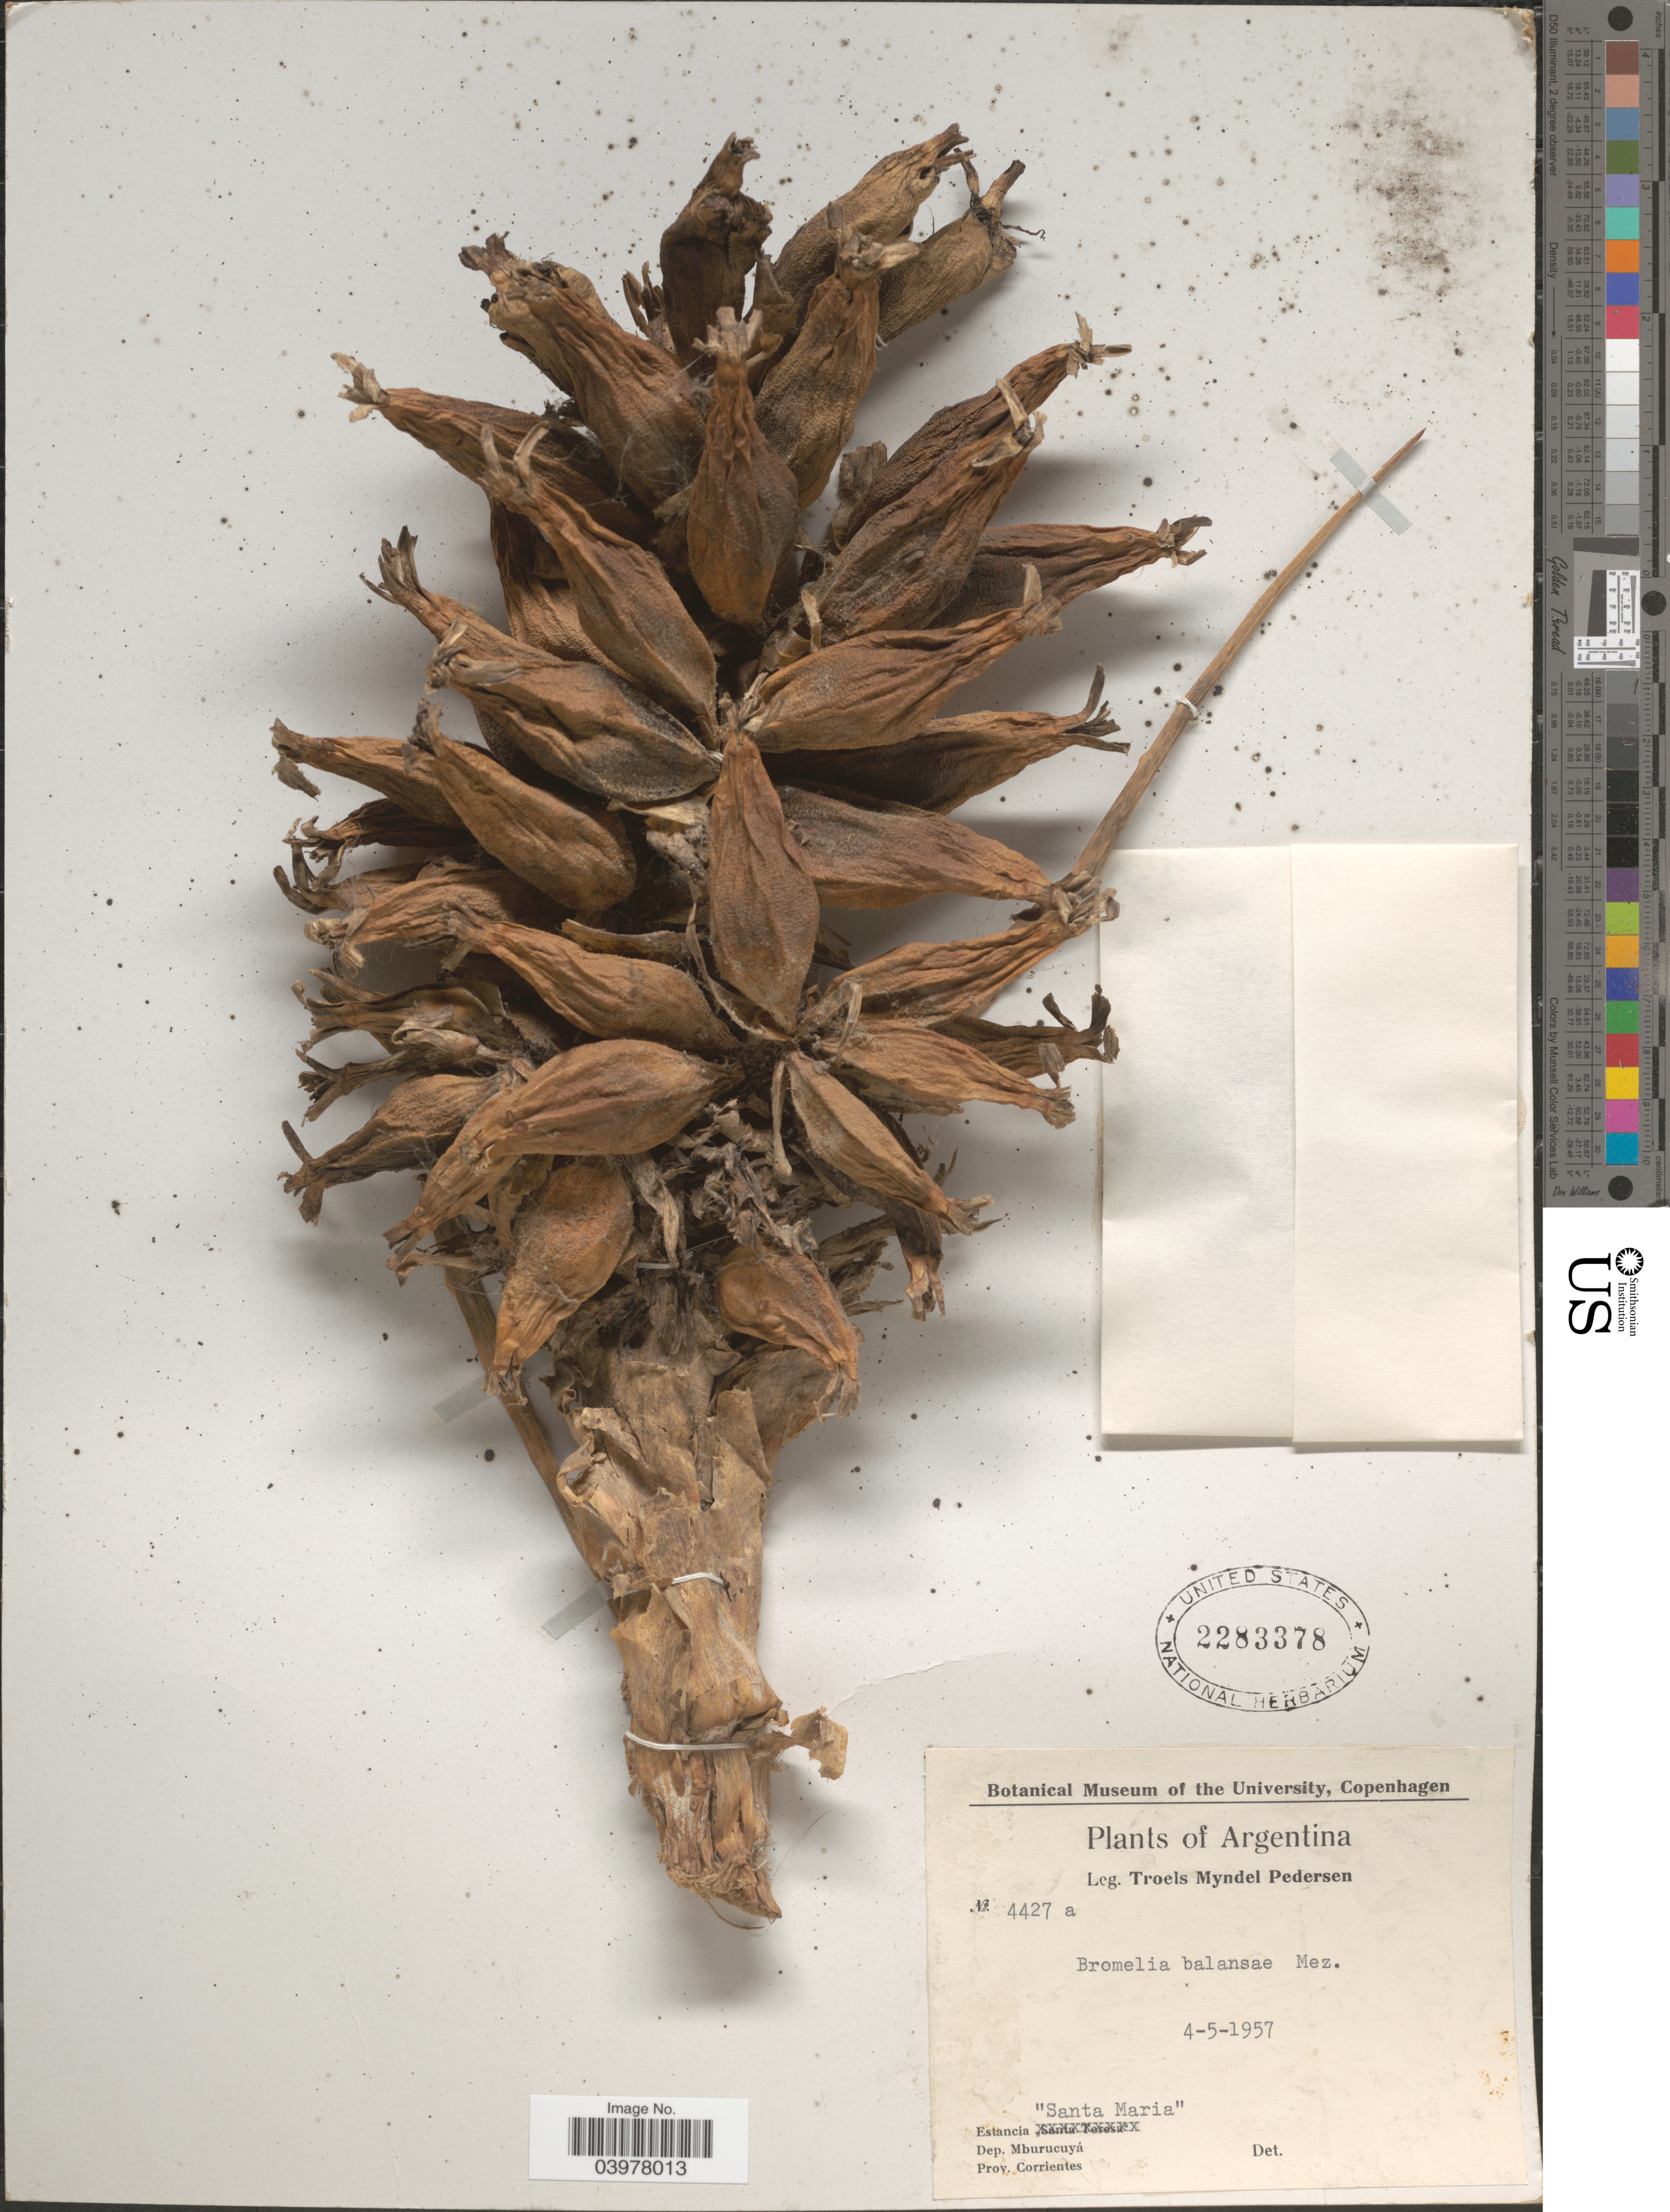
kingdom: Plantae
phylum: Tracheophyta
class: Liliopsida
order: Poales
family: Bromeliaceae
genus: Bromelia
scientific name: Bromelia balansae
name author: Mez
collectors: T. Pederson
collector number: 4427a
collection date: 1957-05-04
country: Argentina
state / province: Corrientes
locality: Estancia "Santa Maria". Dep. Mburucuyá.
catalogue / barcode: US 2283378